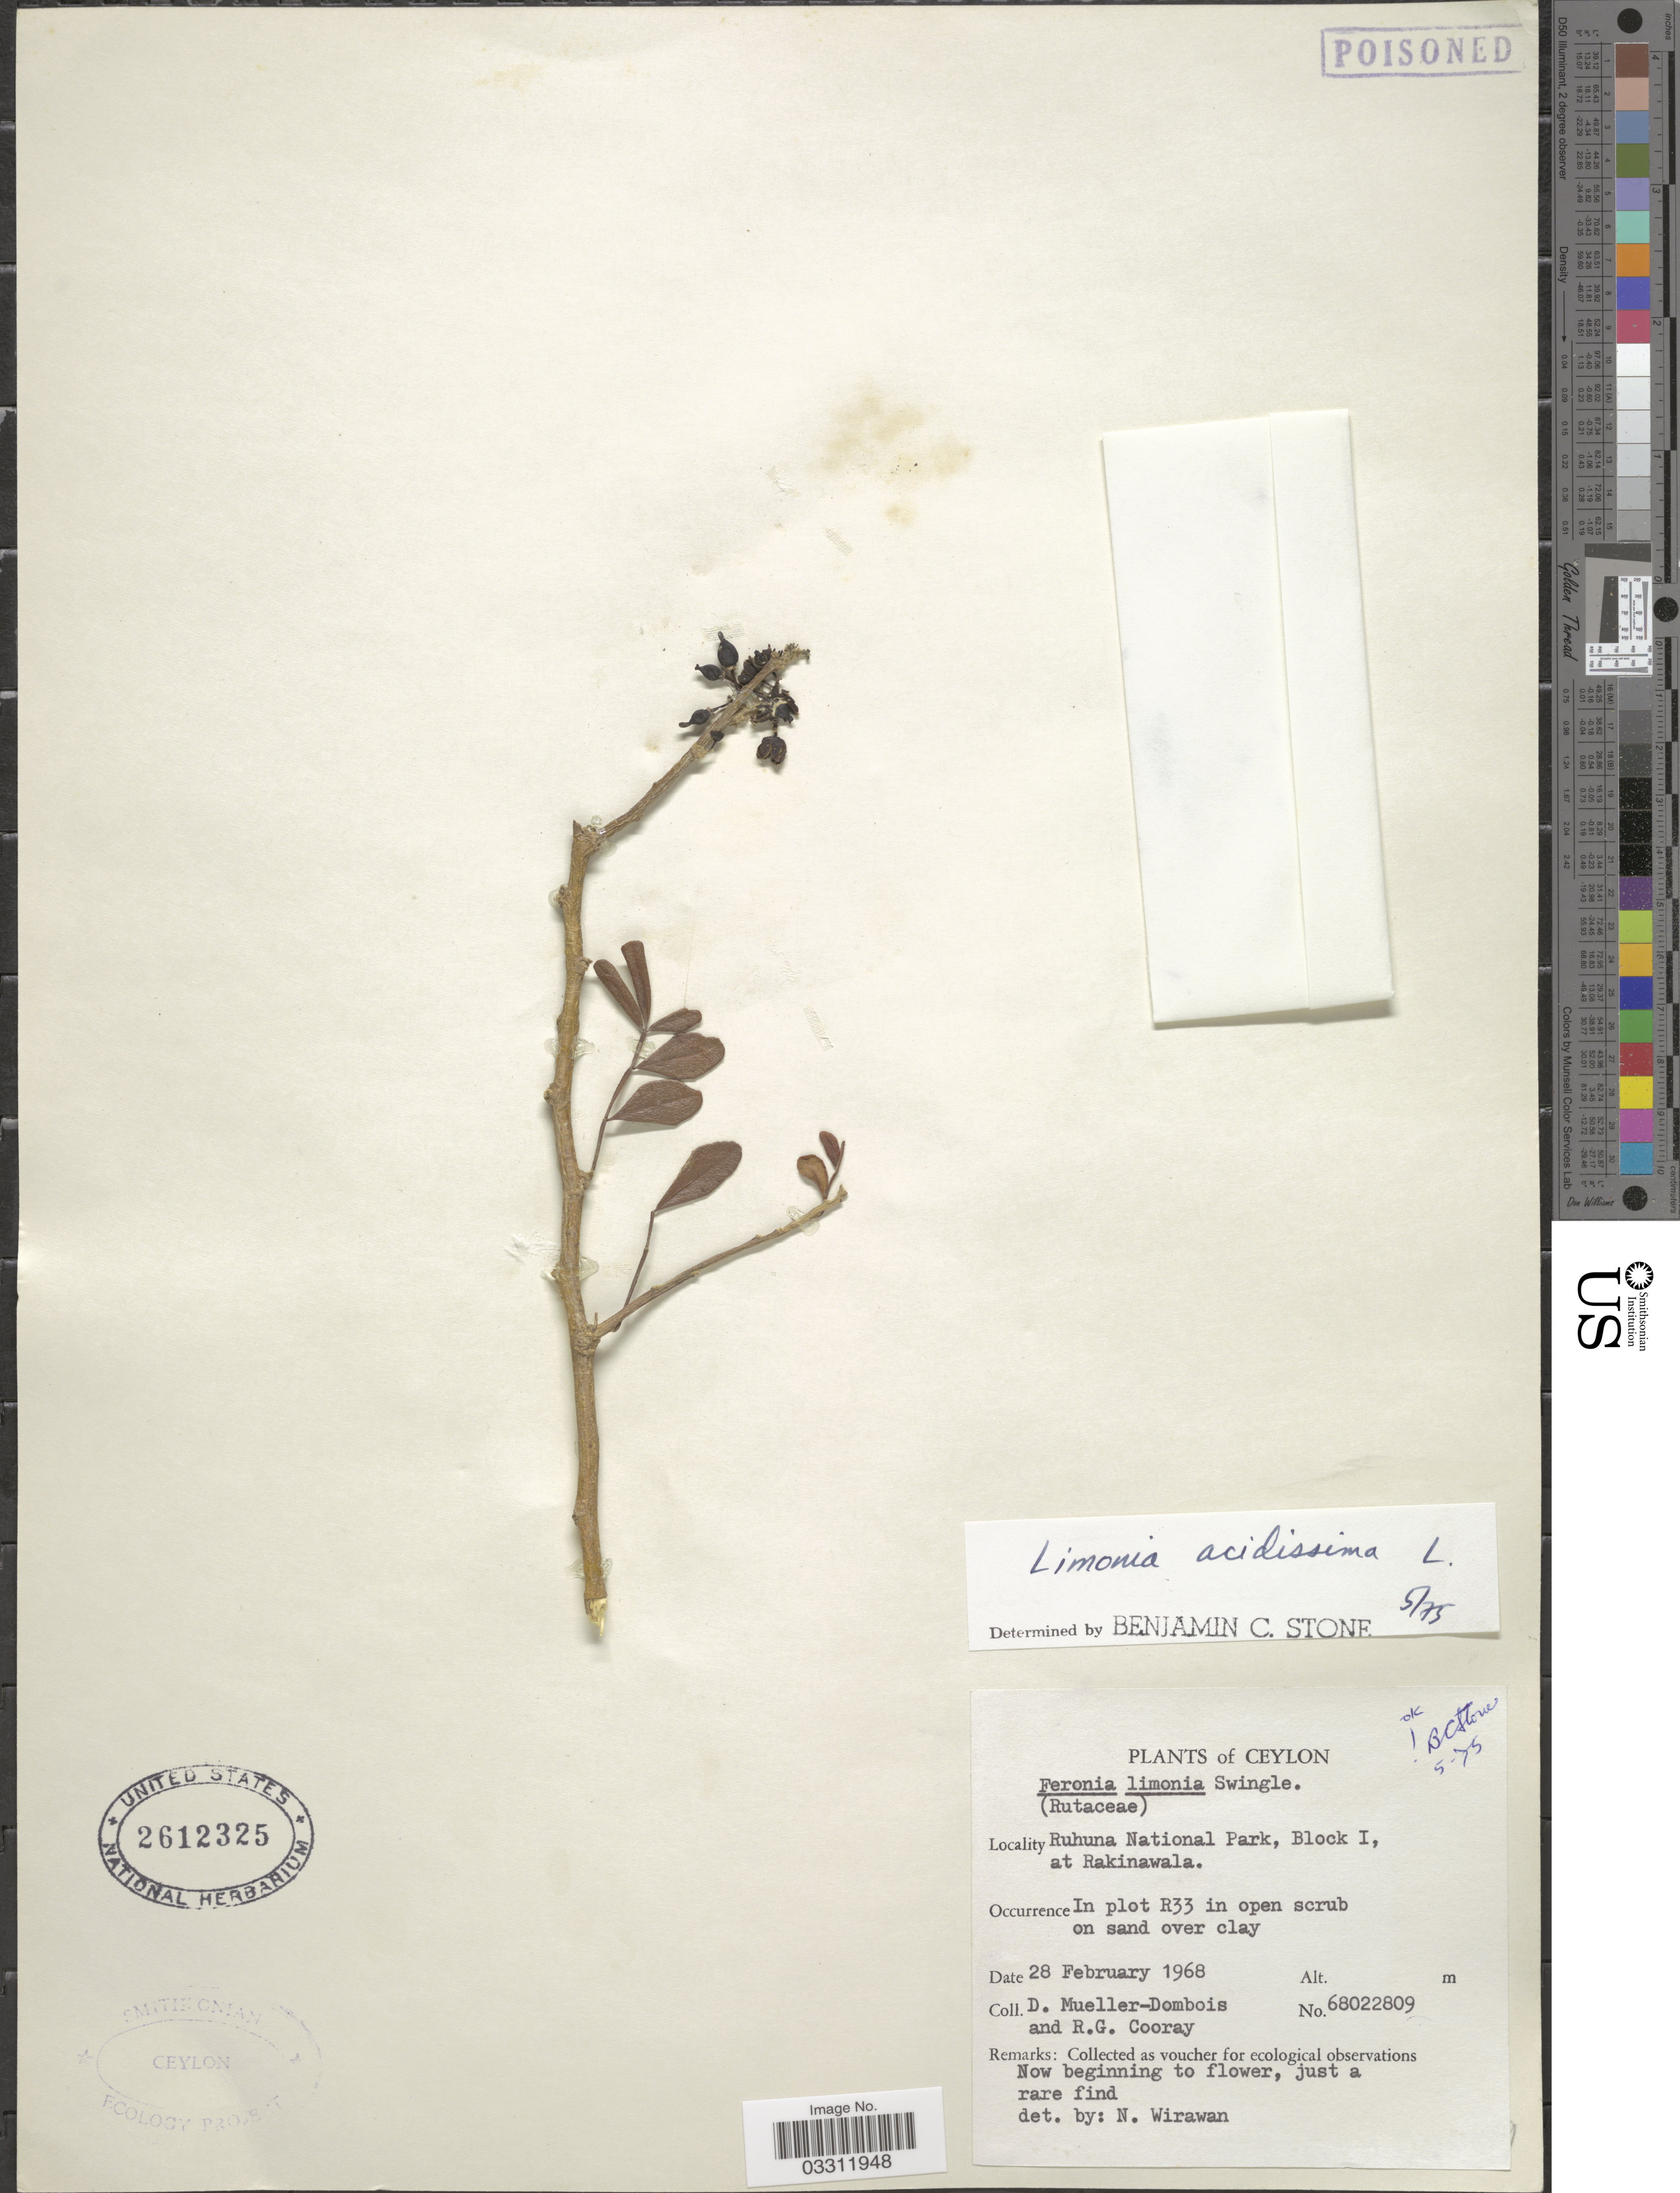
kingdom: Plantae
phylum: Tracheophyta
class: Magnoliopsida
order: Sapindales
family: Rutaceae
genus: Limonia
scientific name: Limonia acidissima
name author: L.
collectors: D. Mueller-Dombois & R. Cooray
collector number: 68022809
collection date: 1968-02-28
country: Sri Lanka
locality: Ceylon. Ruhuna National Park, Block I, at Rakinawala. In plot R33.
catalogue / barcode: US 2612325